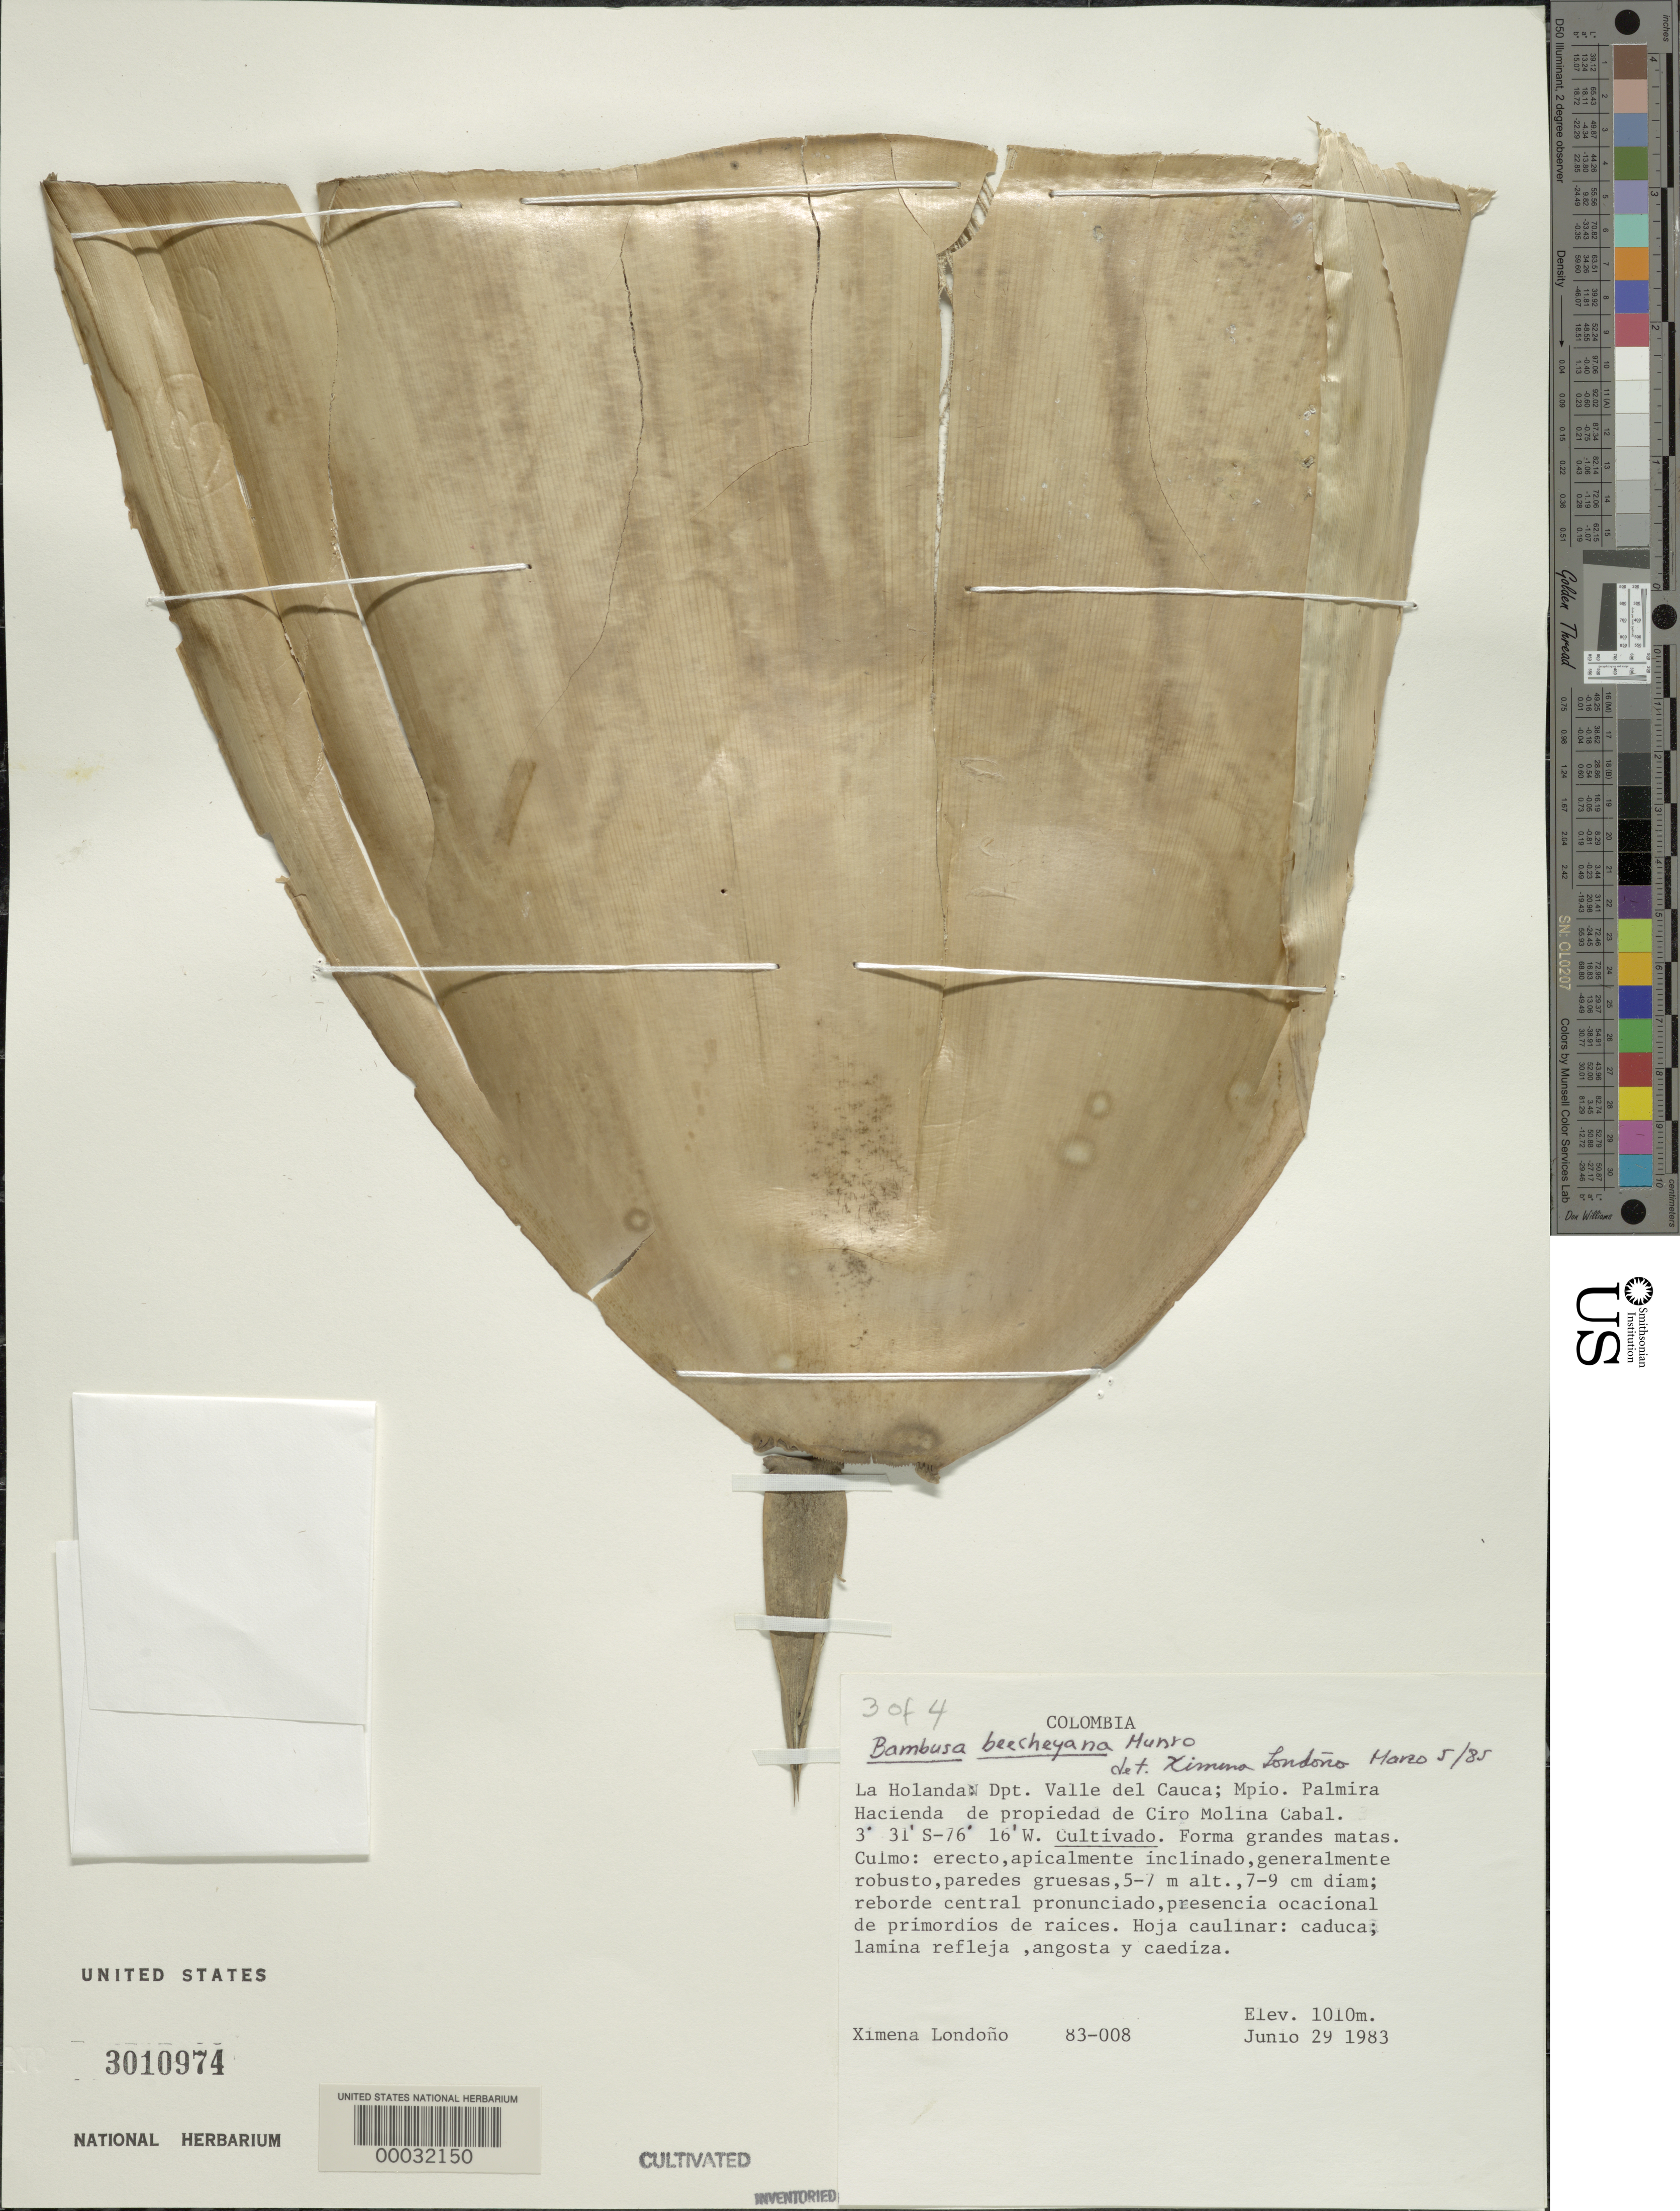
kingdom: Plantae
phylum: Tracheophyta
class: Liliopsida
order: Poales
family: Poaceae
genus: Bambusa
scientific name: Bambusa beecheyana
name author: Munro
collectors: X. Londoño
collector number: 83-008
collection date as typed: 29 Jun 1983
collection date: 1983-06-29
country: Colombia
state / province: Cauca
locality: Ciro Molina cabal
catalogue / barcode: US 3010974